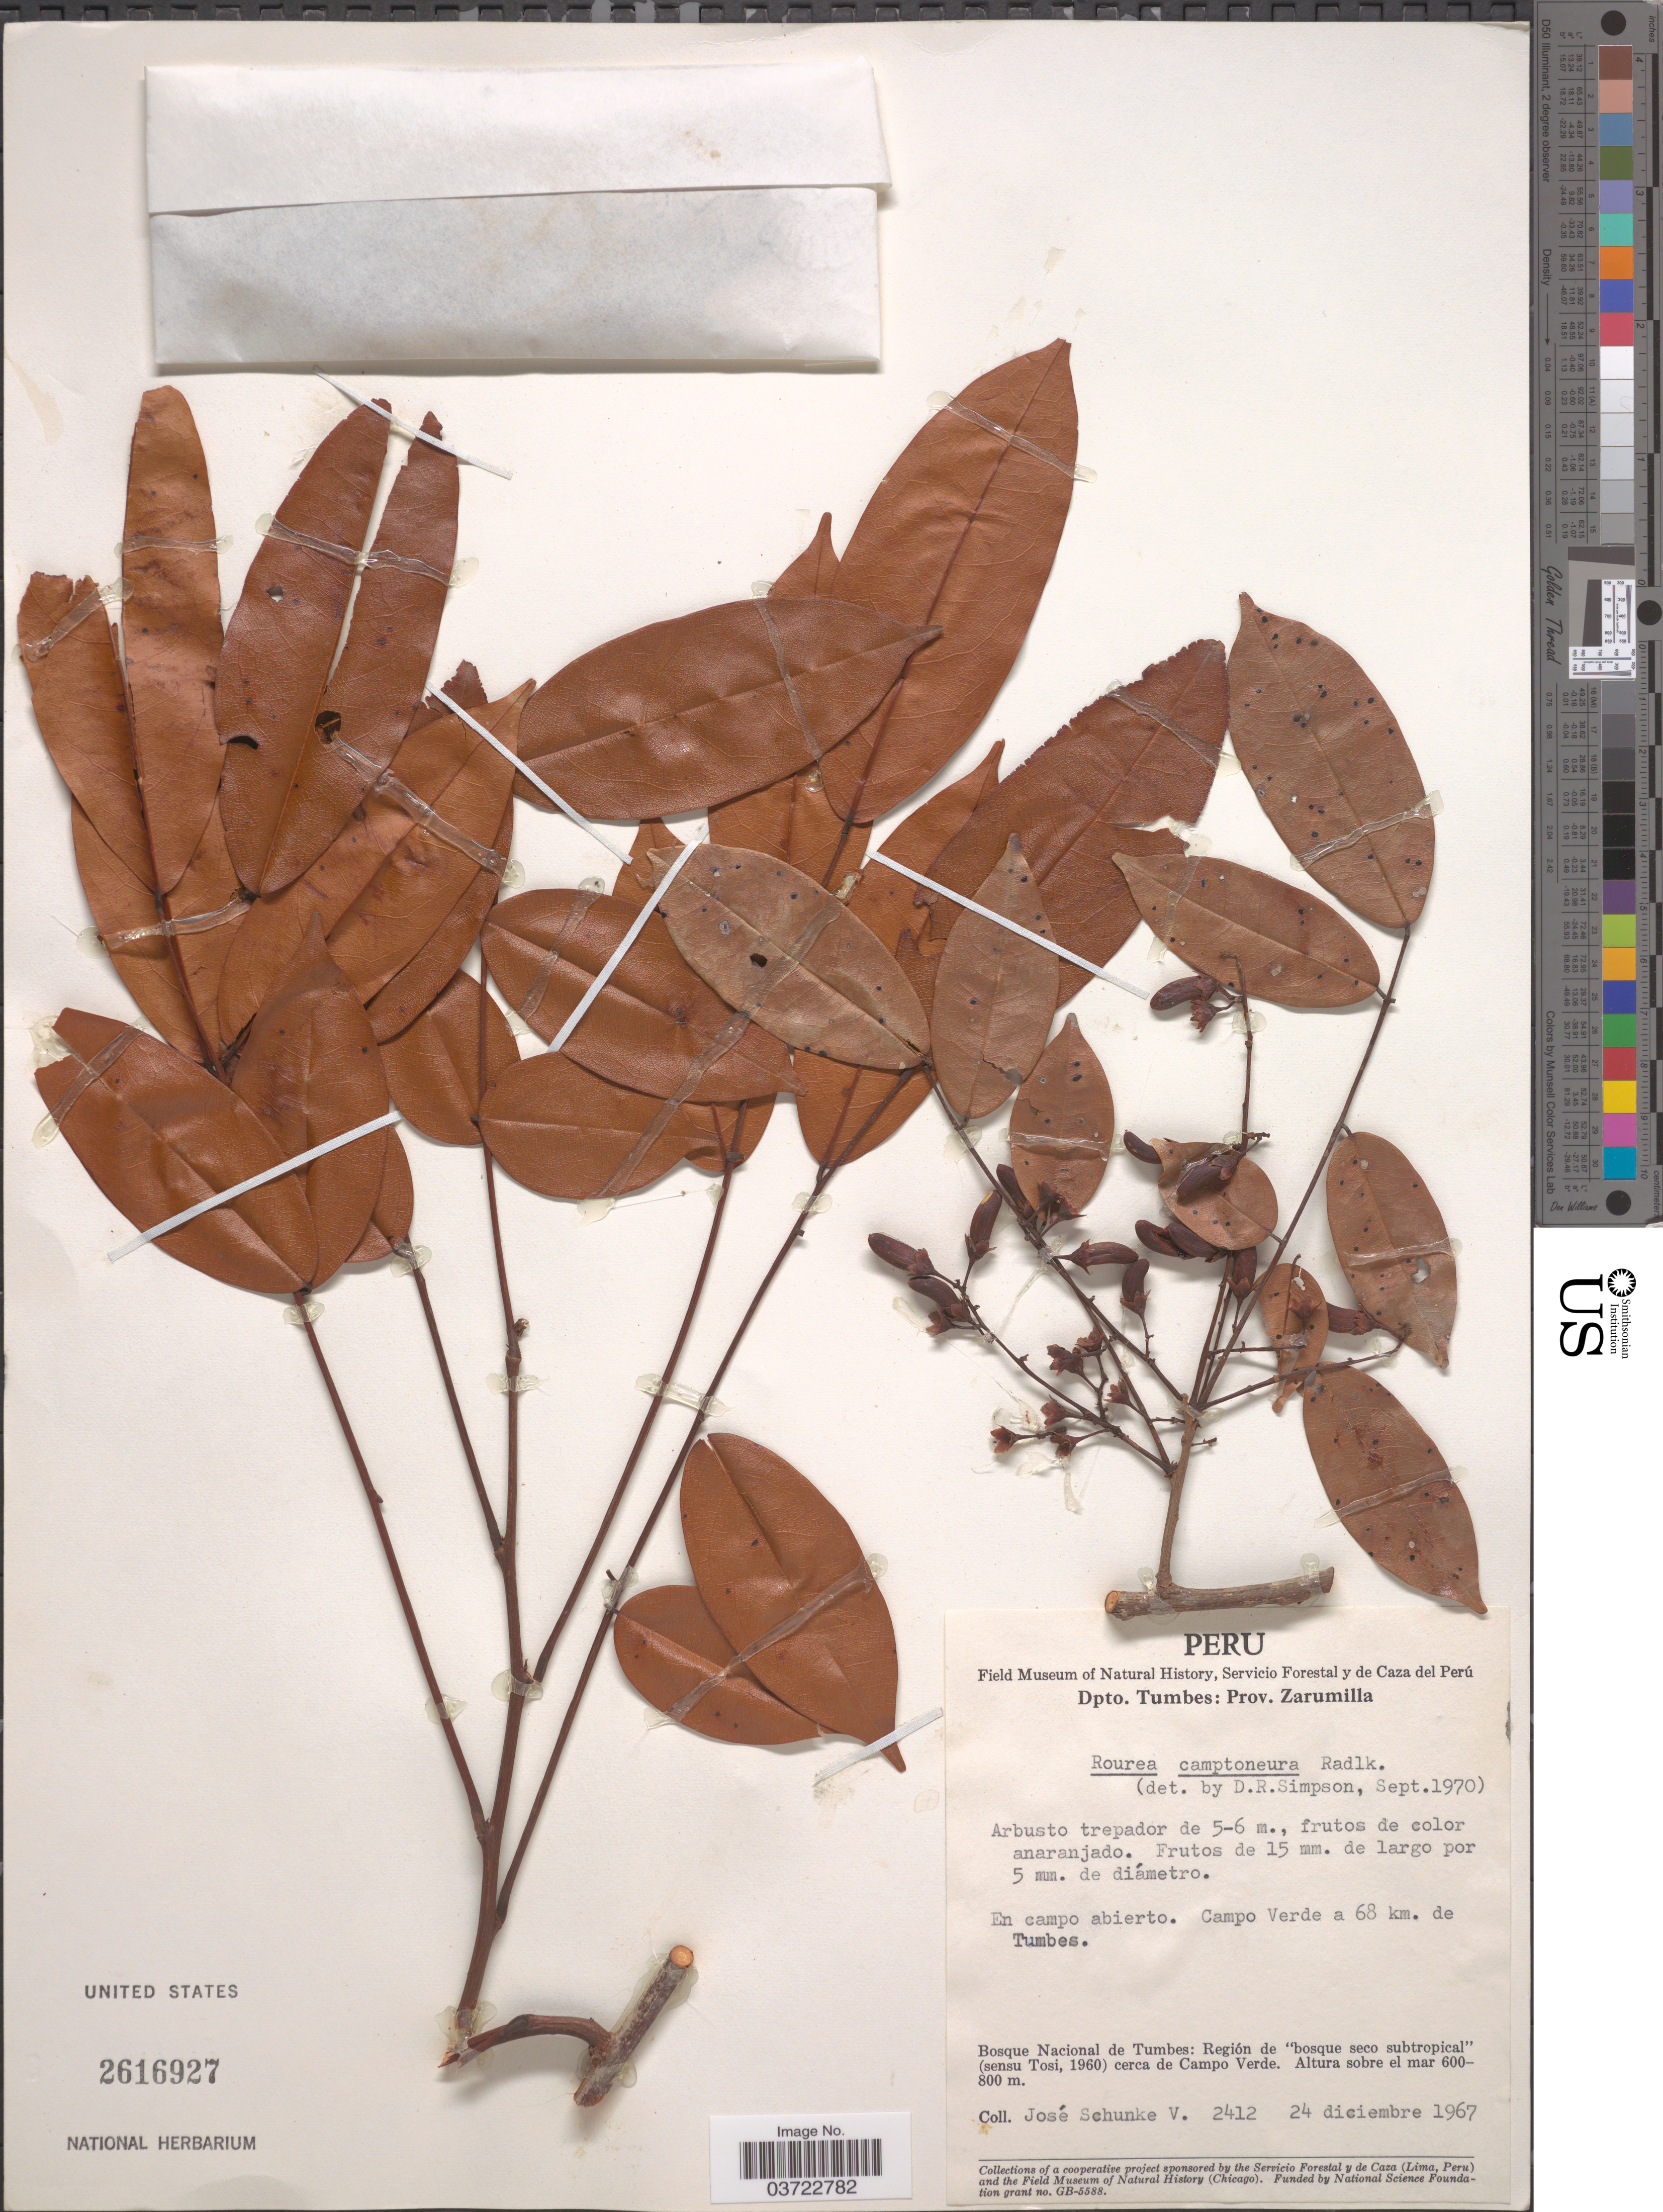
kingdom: Plantae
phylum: Tracheophyta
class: Magnoliopsida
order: Oxalidales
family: Connaraceae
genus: Rourea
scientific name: Rourea camptoneura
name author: Radlk.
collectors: J. Schunke Vigo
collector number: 2412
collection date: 1967-12-24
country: Peru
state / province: Tumbes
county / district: Zarumilla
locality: Dpto. Tumbes: Prov. Zarumilla. Campo Verde a 68 km. de Tumbes. Bosque Nacional de Tumbes: Región de "bosque seco subtropical" cerca de Campo Verde.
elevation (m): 600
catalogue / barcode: US 2616927